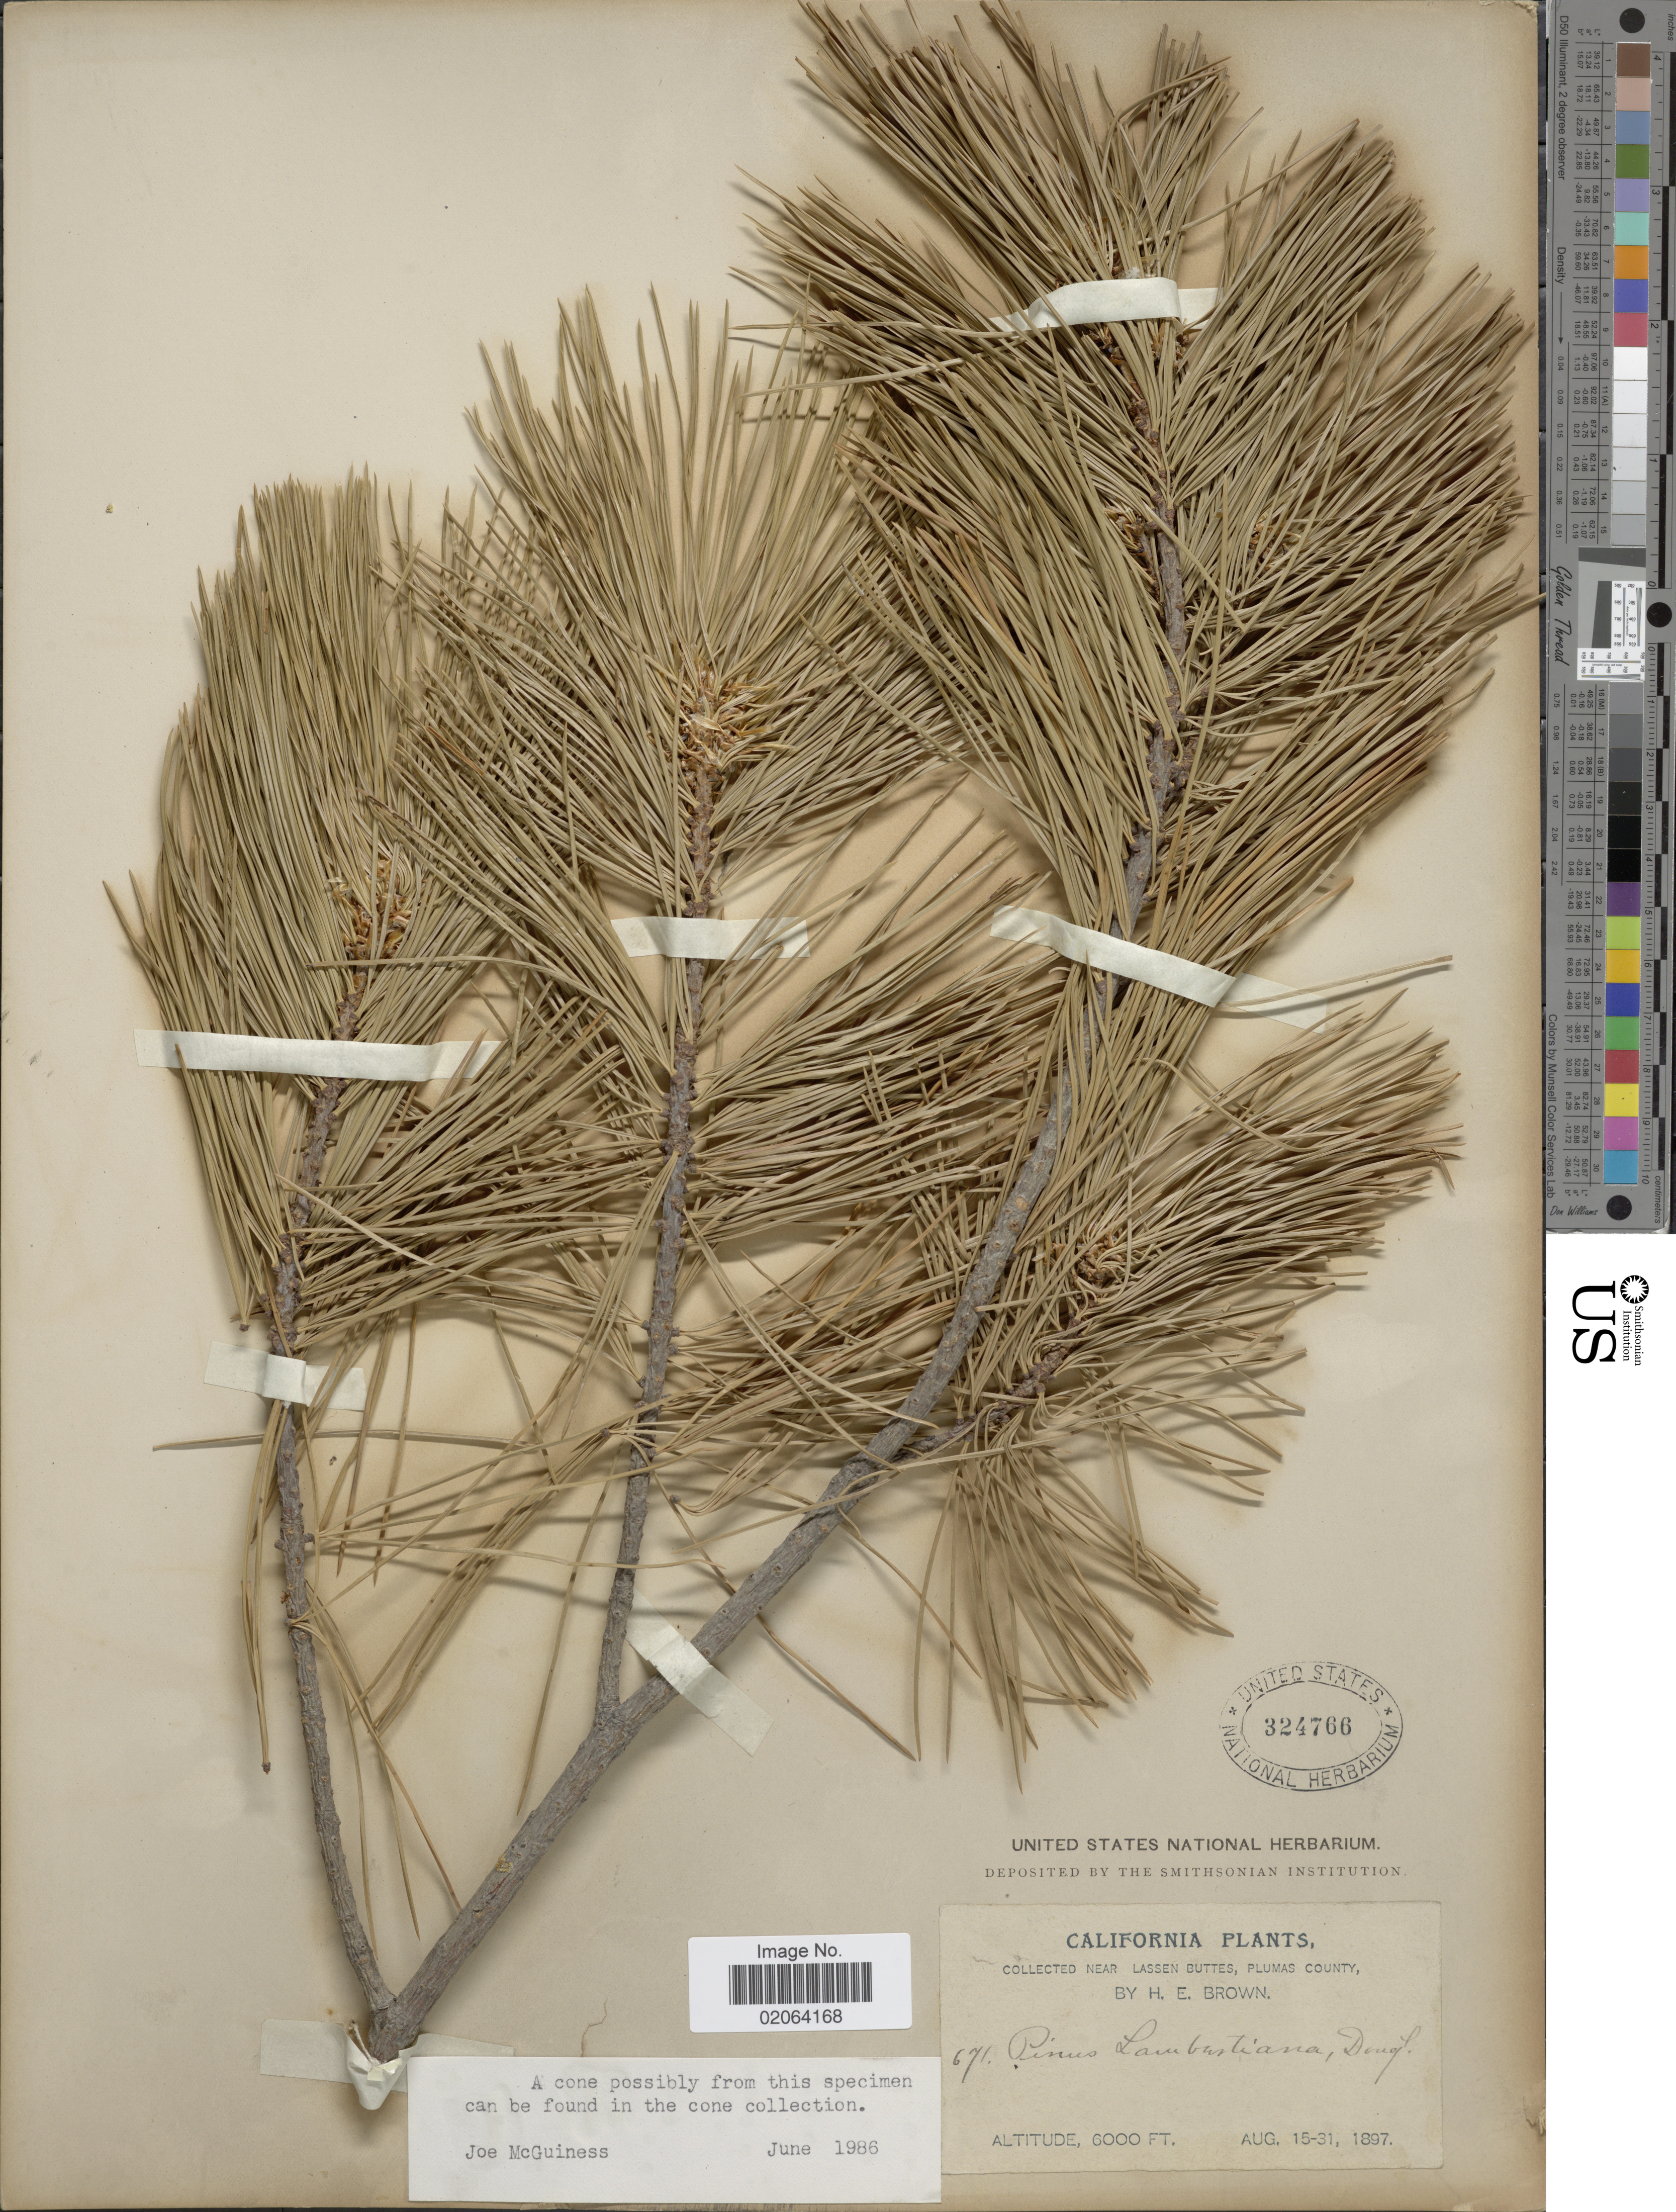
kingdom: Plantae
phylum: Tracheophyta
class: Pinopsida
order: Pinales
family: Pinaceae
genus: Pinus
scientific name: Pinus lambertiana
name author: Douglas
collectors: H. E. Brown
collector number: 671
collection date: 1897-08-15/1897-08-31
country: United States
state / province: California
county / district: Plumas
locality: Near Lassen Buttes, Plumas County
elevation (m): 1829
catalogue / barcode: US 324766